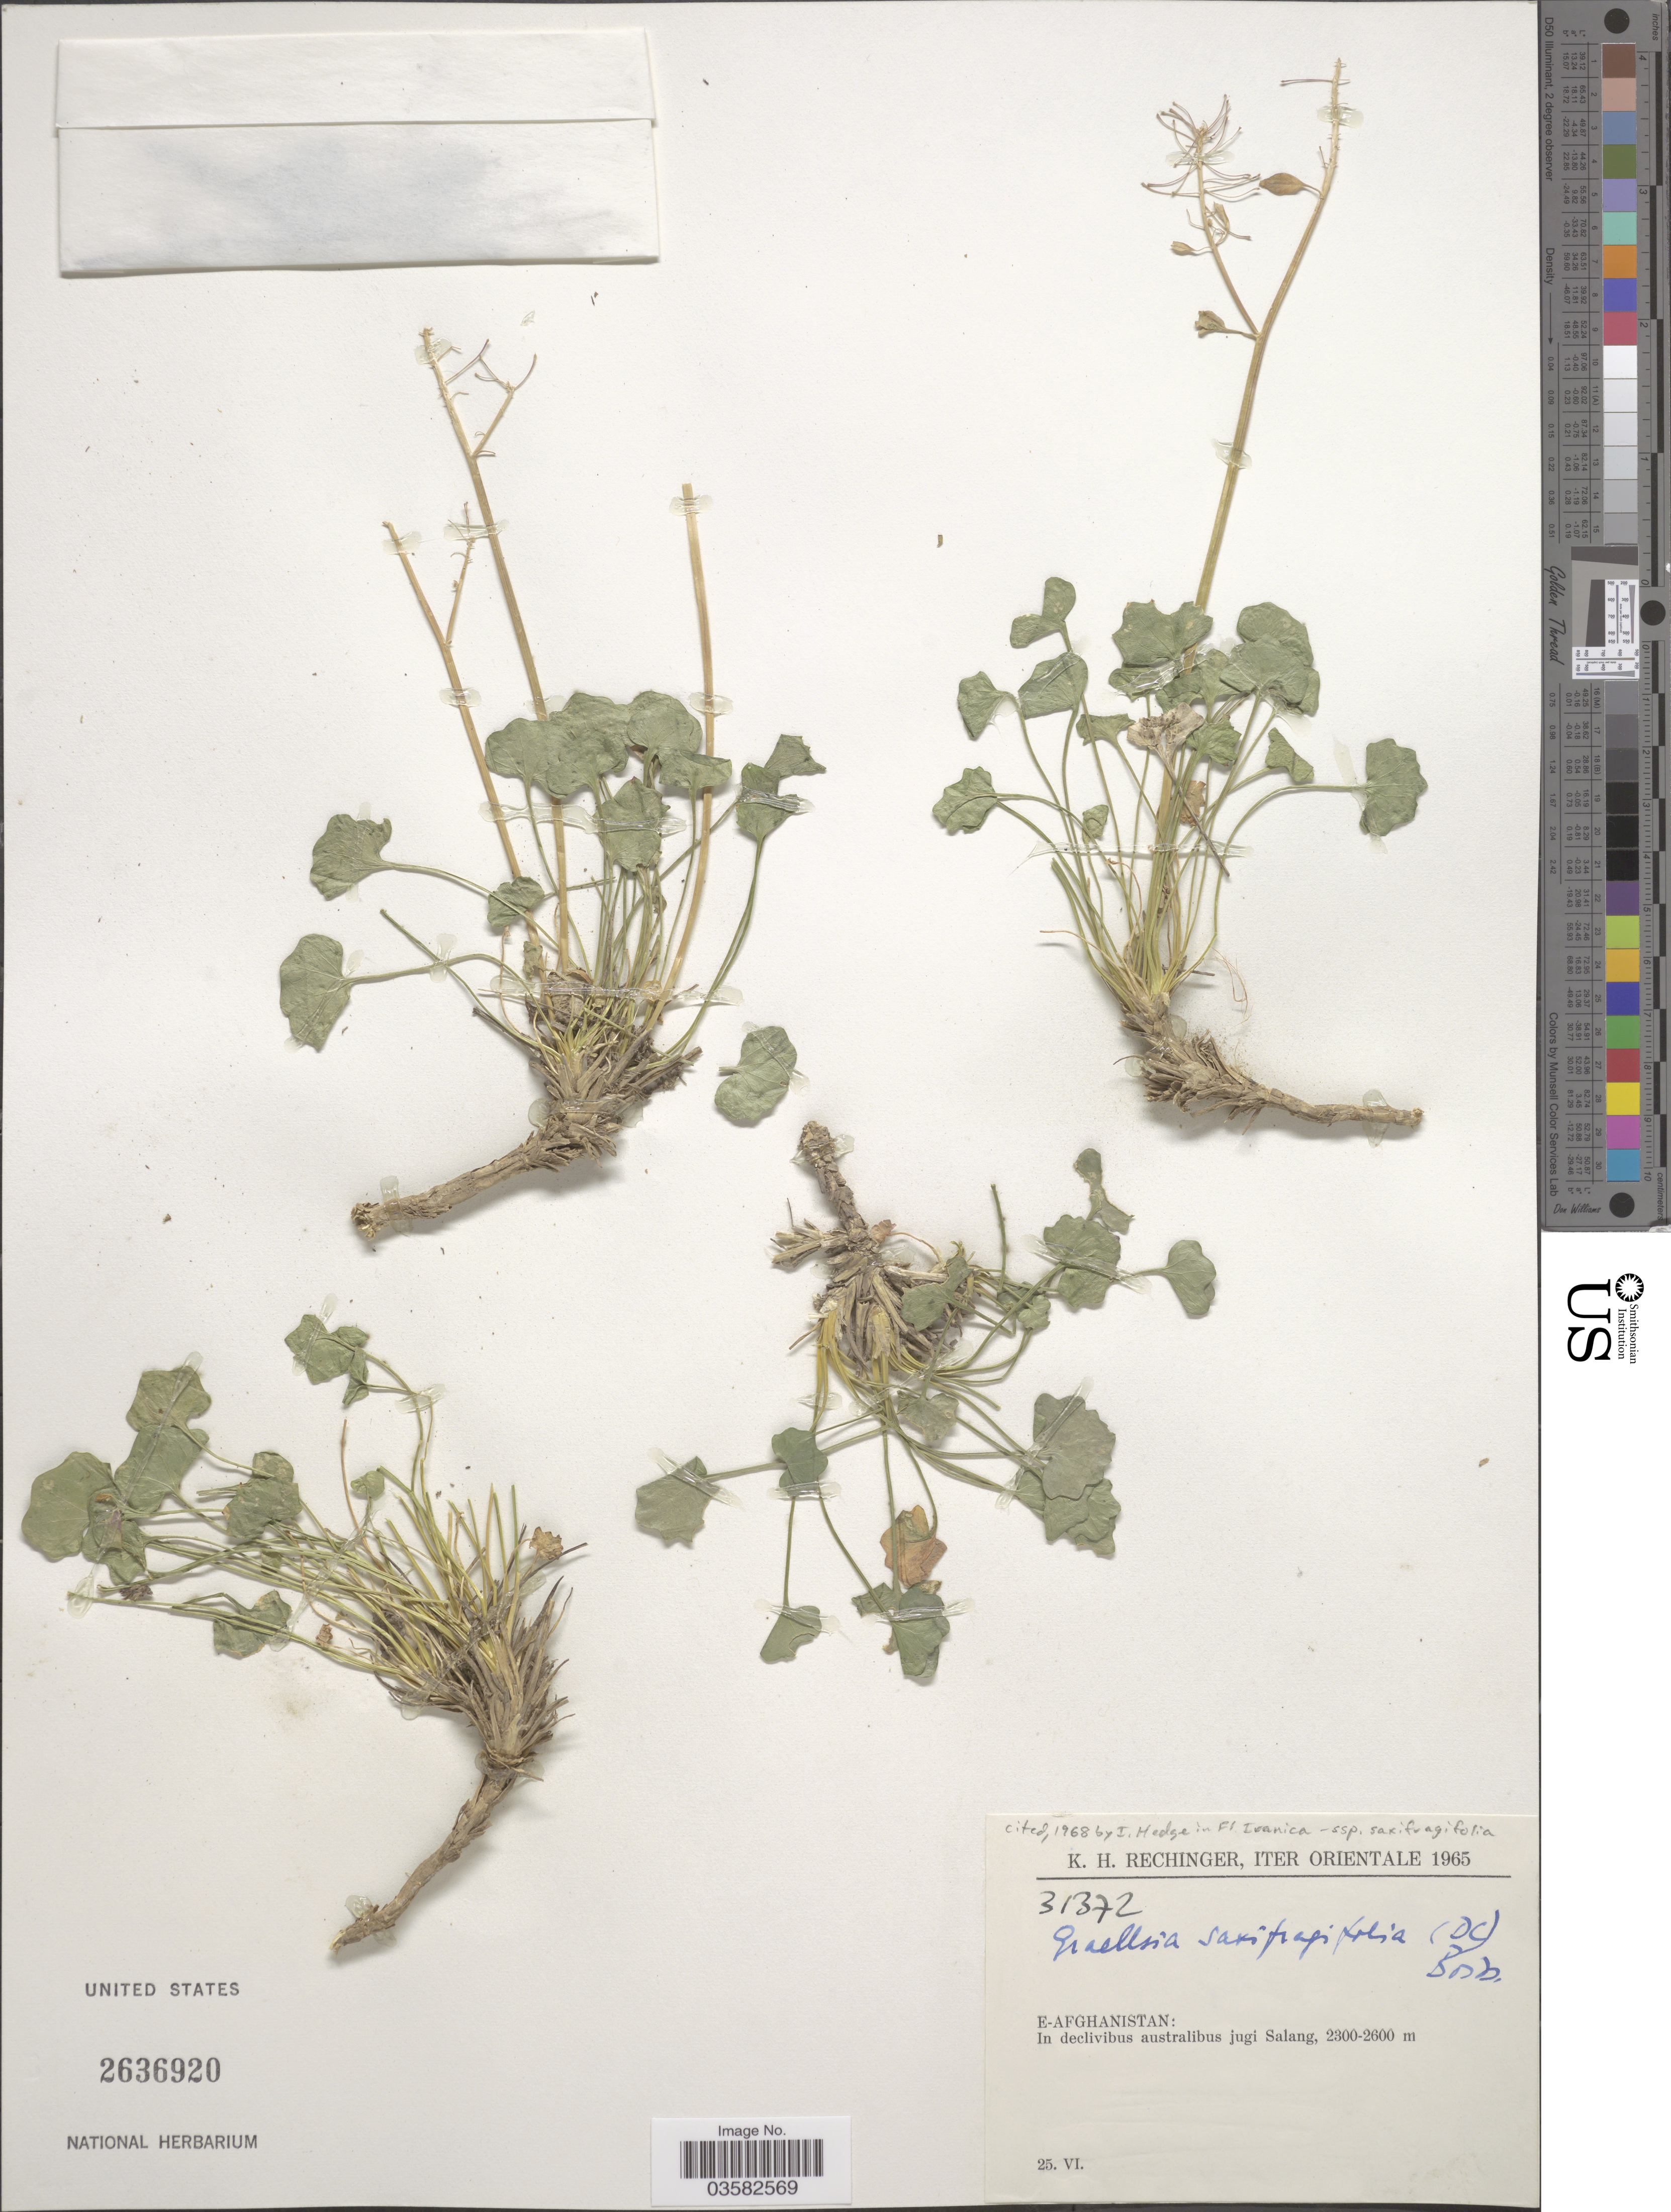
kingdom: Plantae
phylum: Tracheophyta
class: Magnoliopsida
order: Brassicales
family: Brassicaceae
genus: Graellsia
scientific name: Graellsia saxifragifolia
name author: Boiss.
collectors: K. H. Rechinger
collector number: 31372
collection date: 1965-06-25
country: Afghanistan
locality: Iter Orientale. E-Afghanistan: In declivibus australibus jugi Salang.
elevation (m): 2300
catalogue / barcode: US 2636920